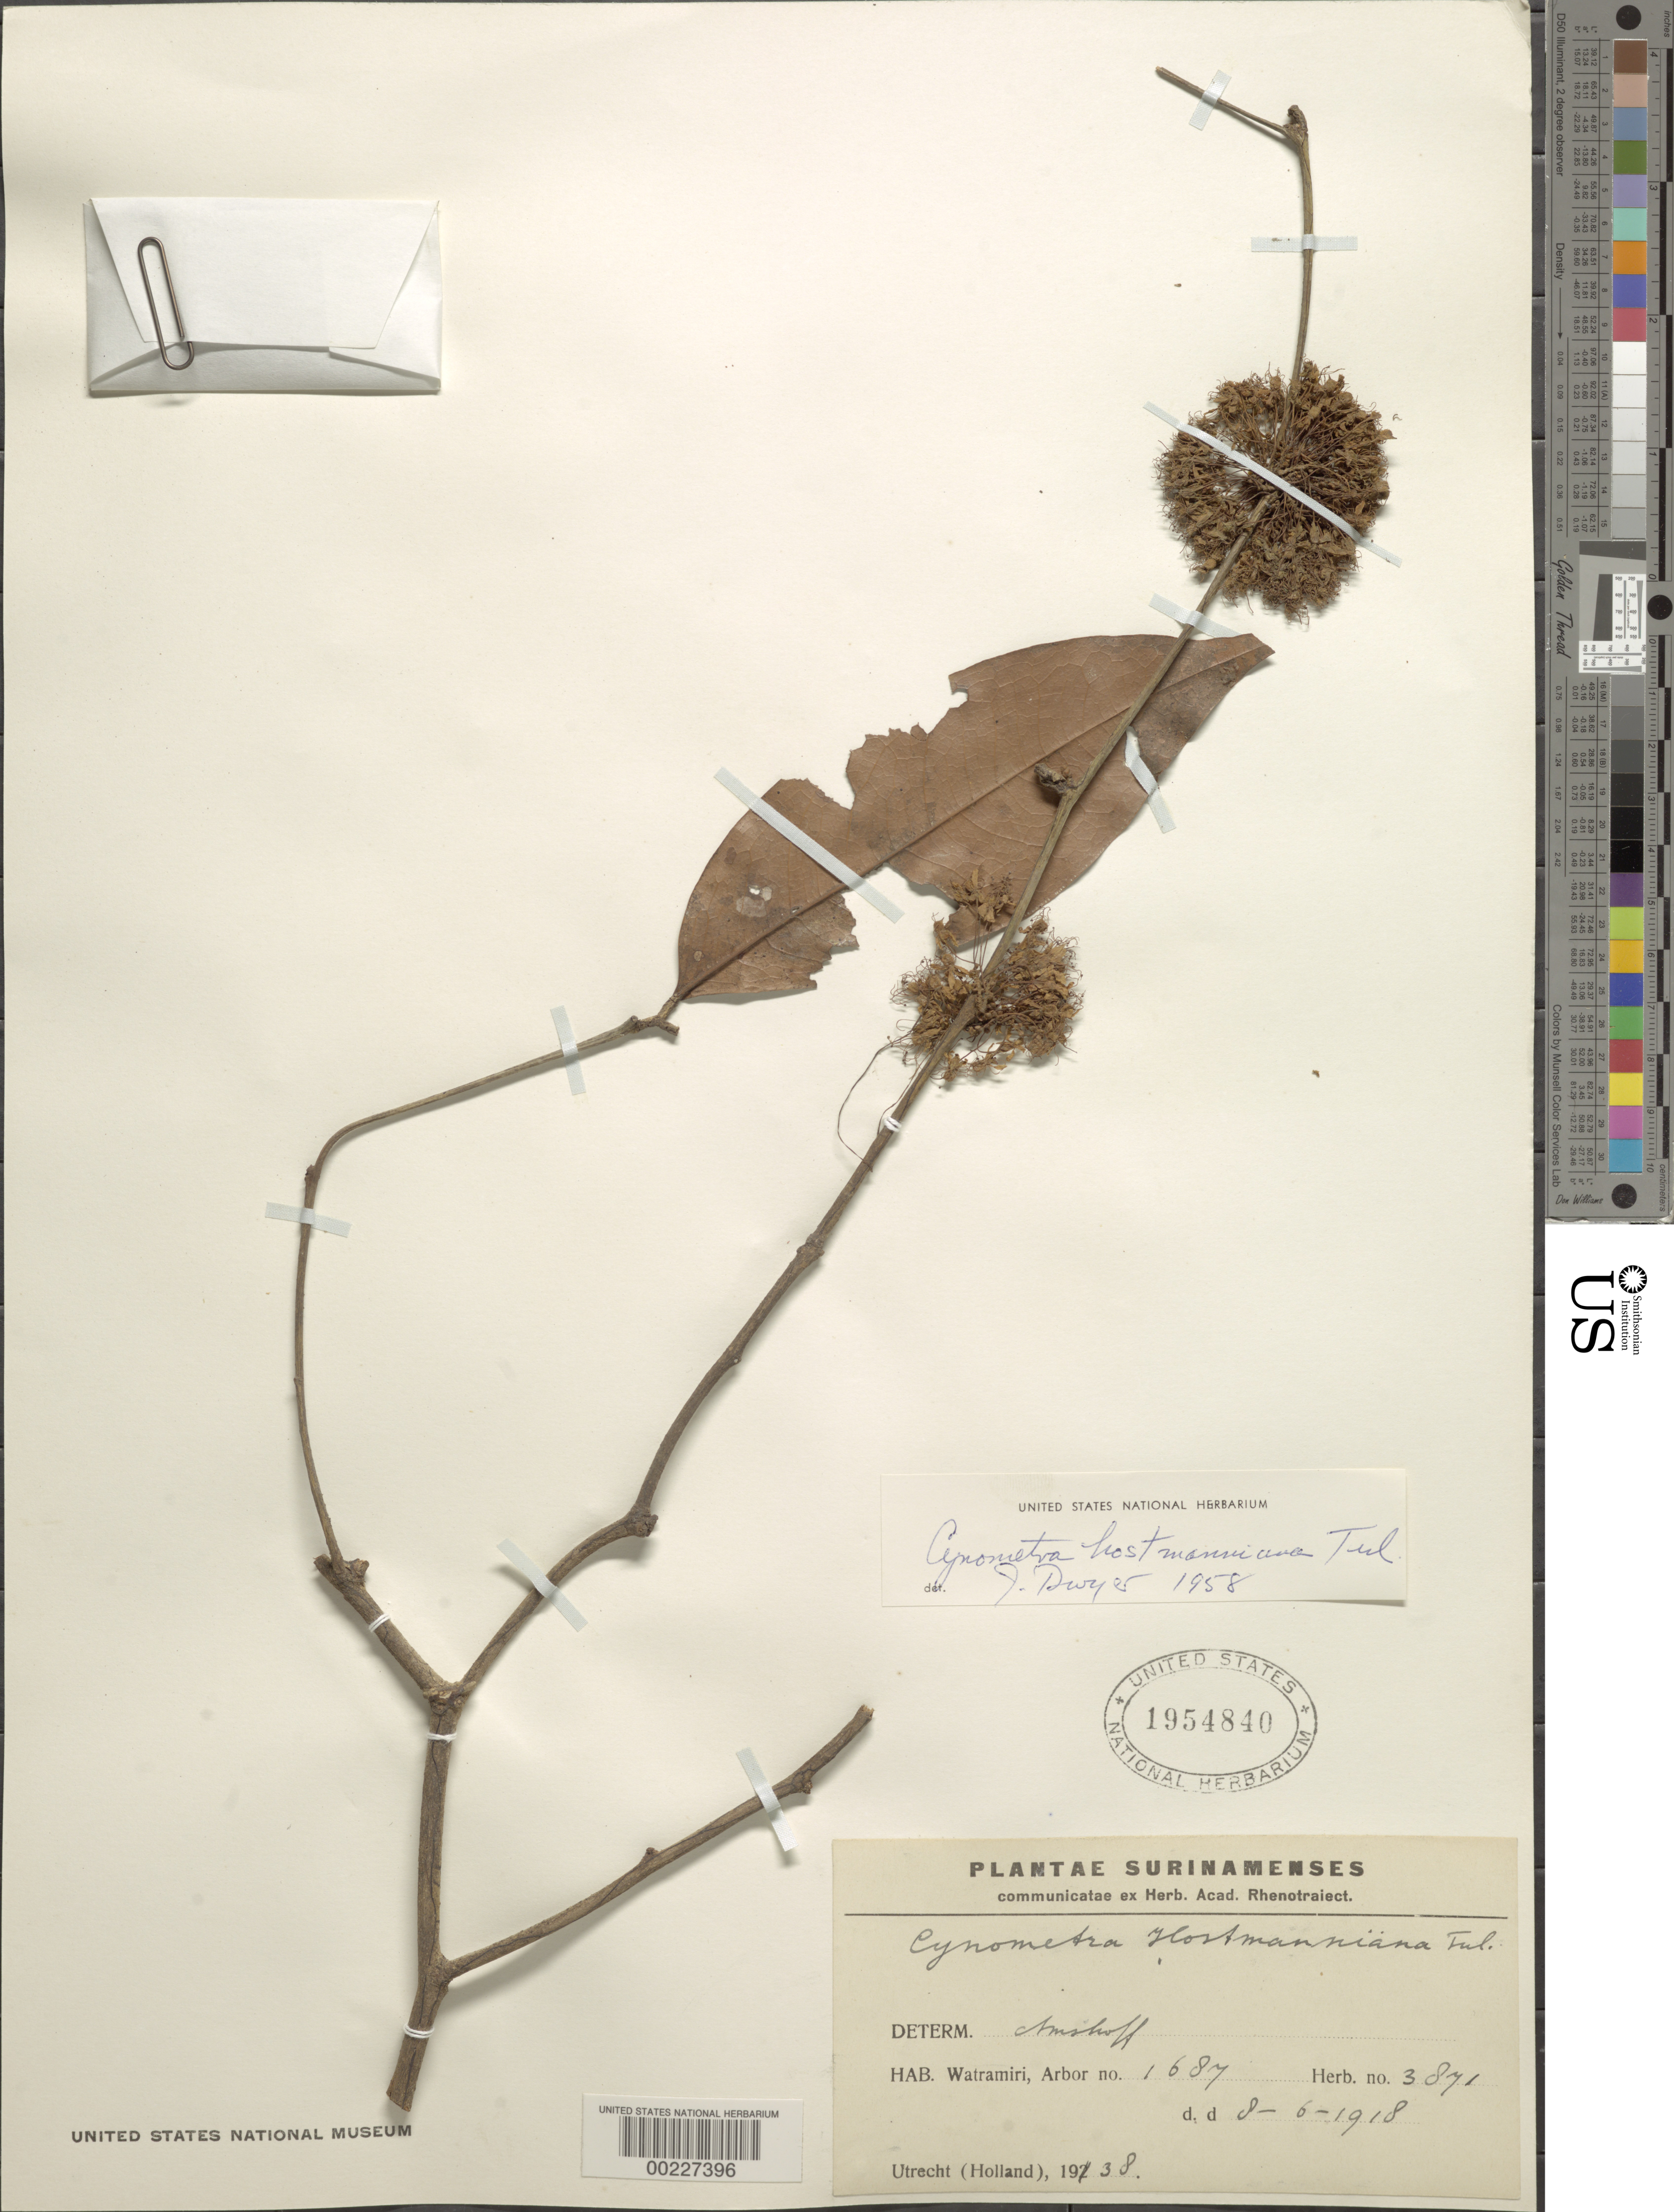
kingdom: Plantae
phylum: Tracheophyta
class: Magnoliopsida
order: Fabales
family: Fabaceae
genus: Cynometra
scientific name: Cynometra hostmanniana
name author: Tul.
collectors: B. Boschwezen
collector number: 1687 / 3871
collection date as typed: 08 Jun 1918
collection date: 1918-06-08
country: Suriname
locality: Watramiri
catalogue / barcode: US 1954840